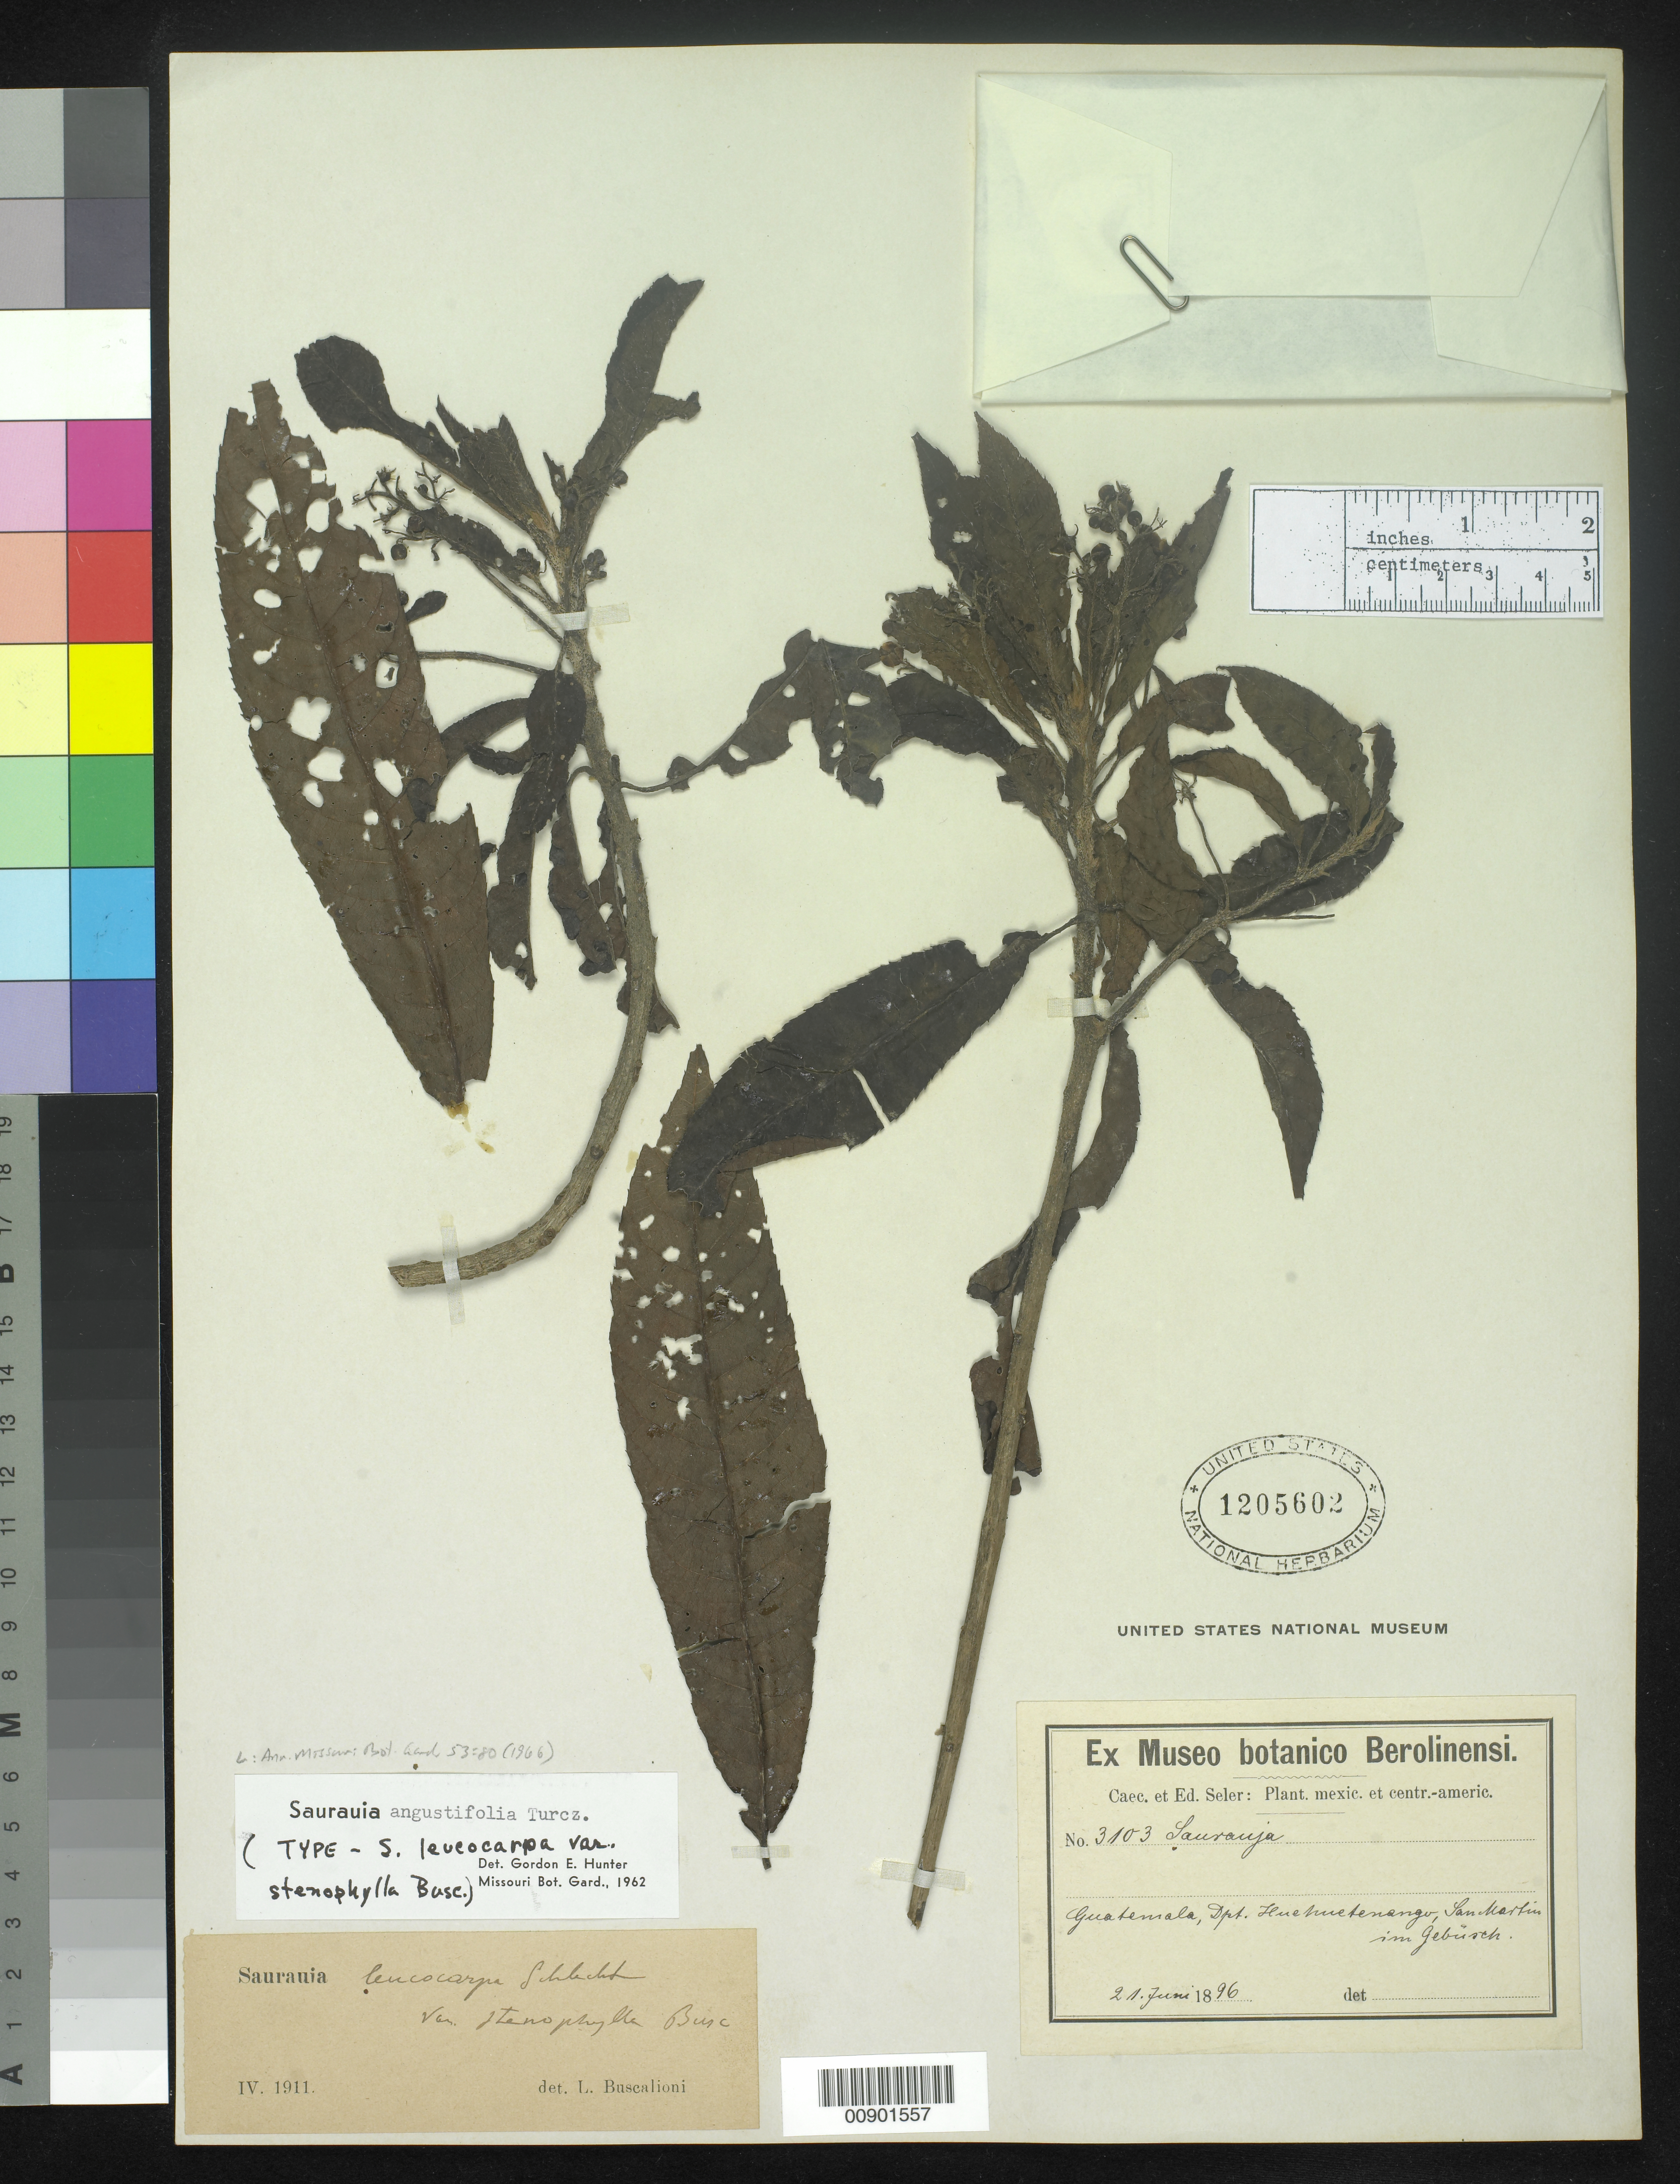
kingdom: Plantae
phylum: Tracheophyta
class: Magnoliopsida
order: Ericales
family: Actinidiaceae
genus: Saurauia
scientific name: Saurauia leucocarpa var. stenophylla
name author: Buscal.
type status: Lectotype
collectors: E. Seler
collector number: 3103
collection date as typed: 21 Jun 1896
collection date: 1896-06-21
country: Guatemala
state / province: Huehuetenango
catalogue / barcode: US 1205602